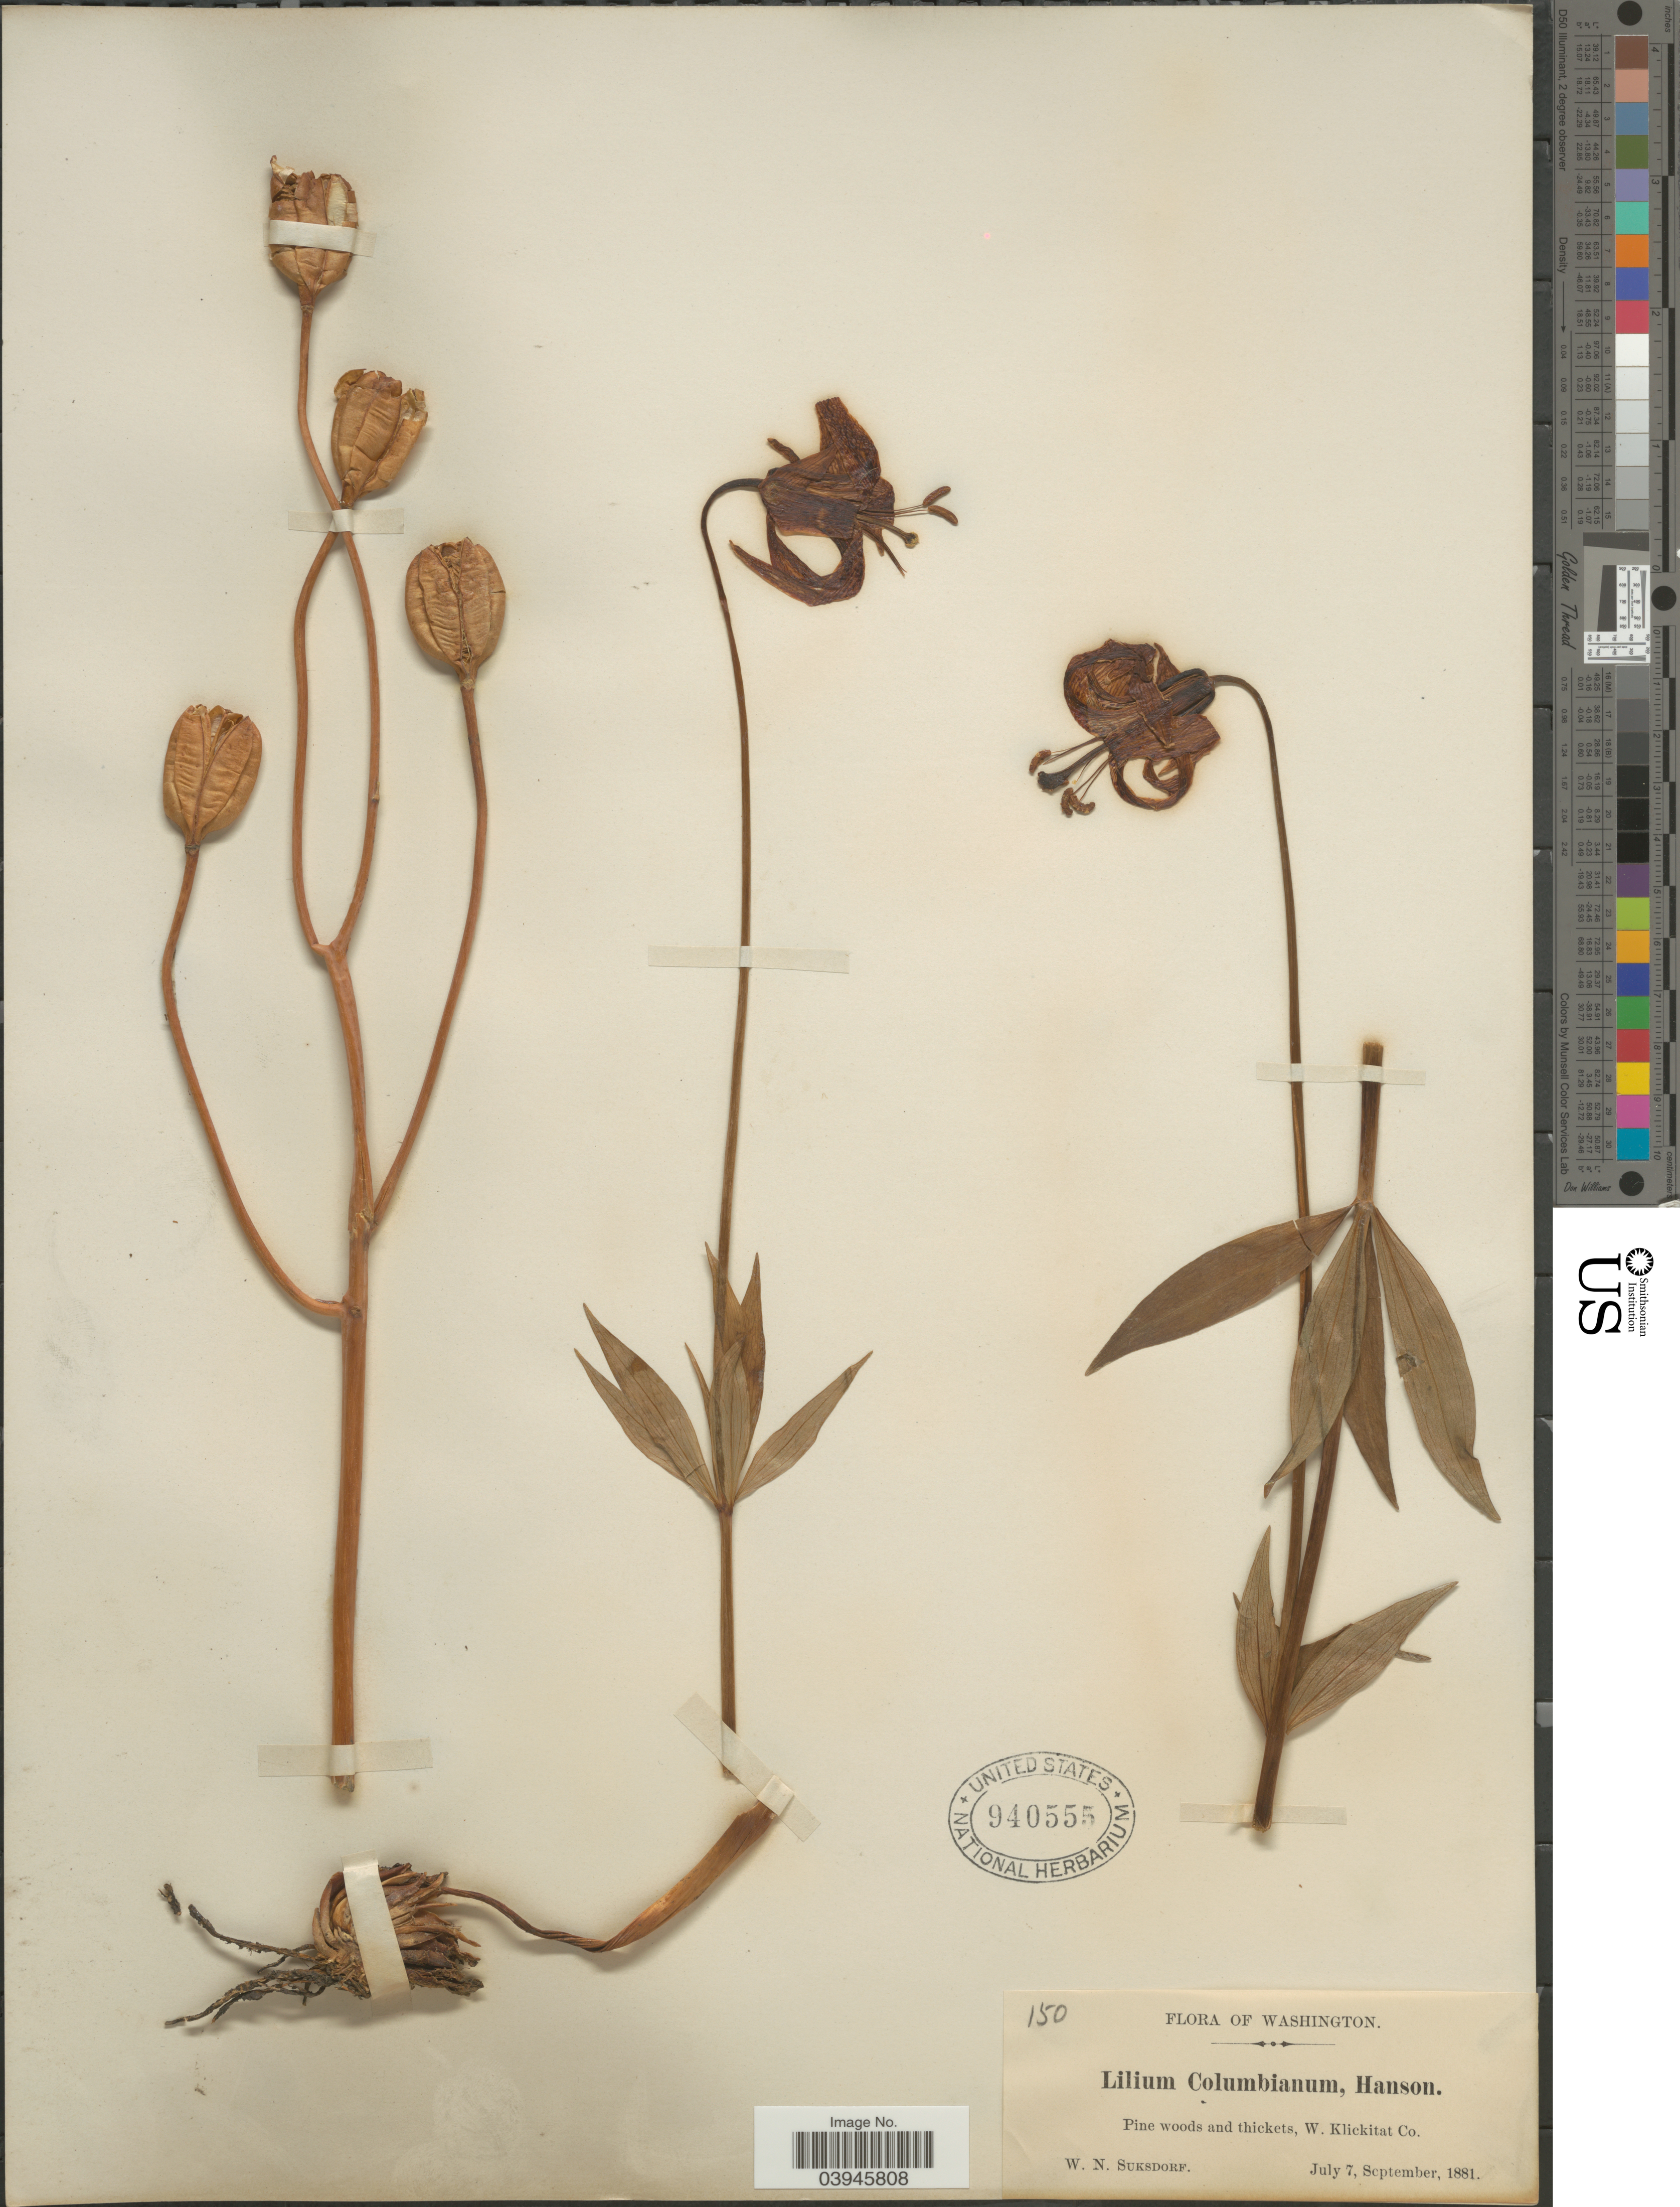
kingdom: Plantae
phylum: Tracheophyta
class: Liliopsida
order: Liliales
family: Liliaceae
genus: Lilium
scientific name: Lilium columbianum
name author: Leichtlin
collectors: W. N. Suksdorf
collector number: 150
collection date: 1881-07-07/1881-09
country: United States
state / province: Washington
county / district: Klickitat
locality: Pine woods and thickets, W. Klickitat Co.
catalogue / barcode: US 940555